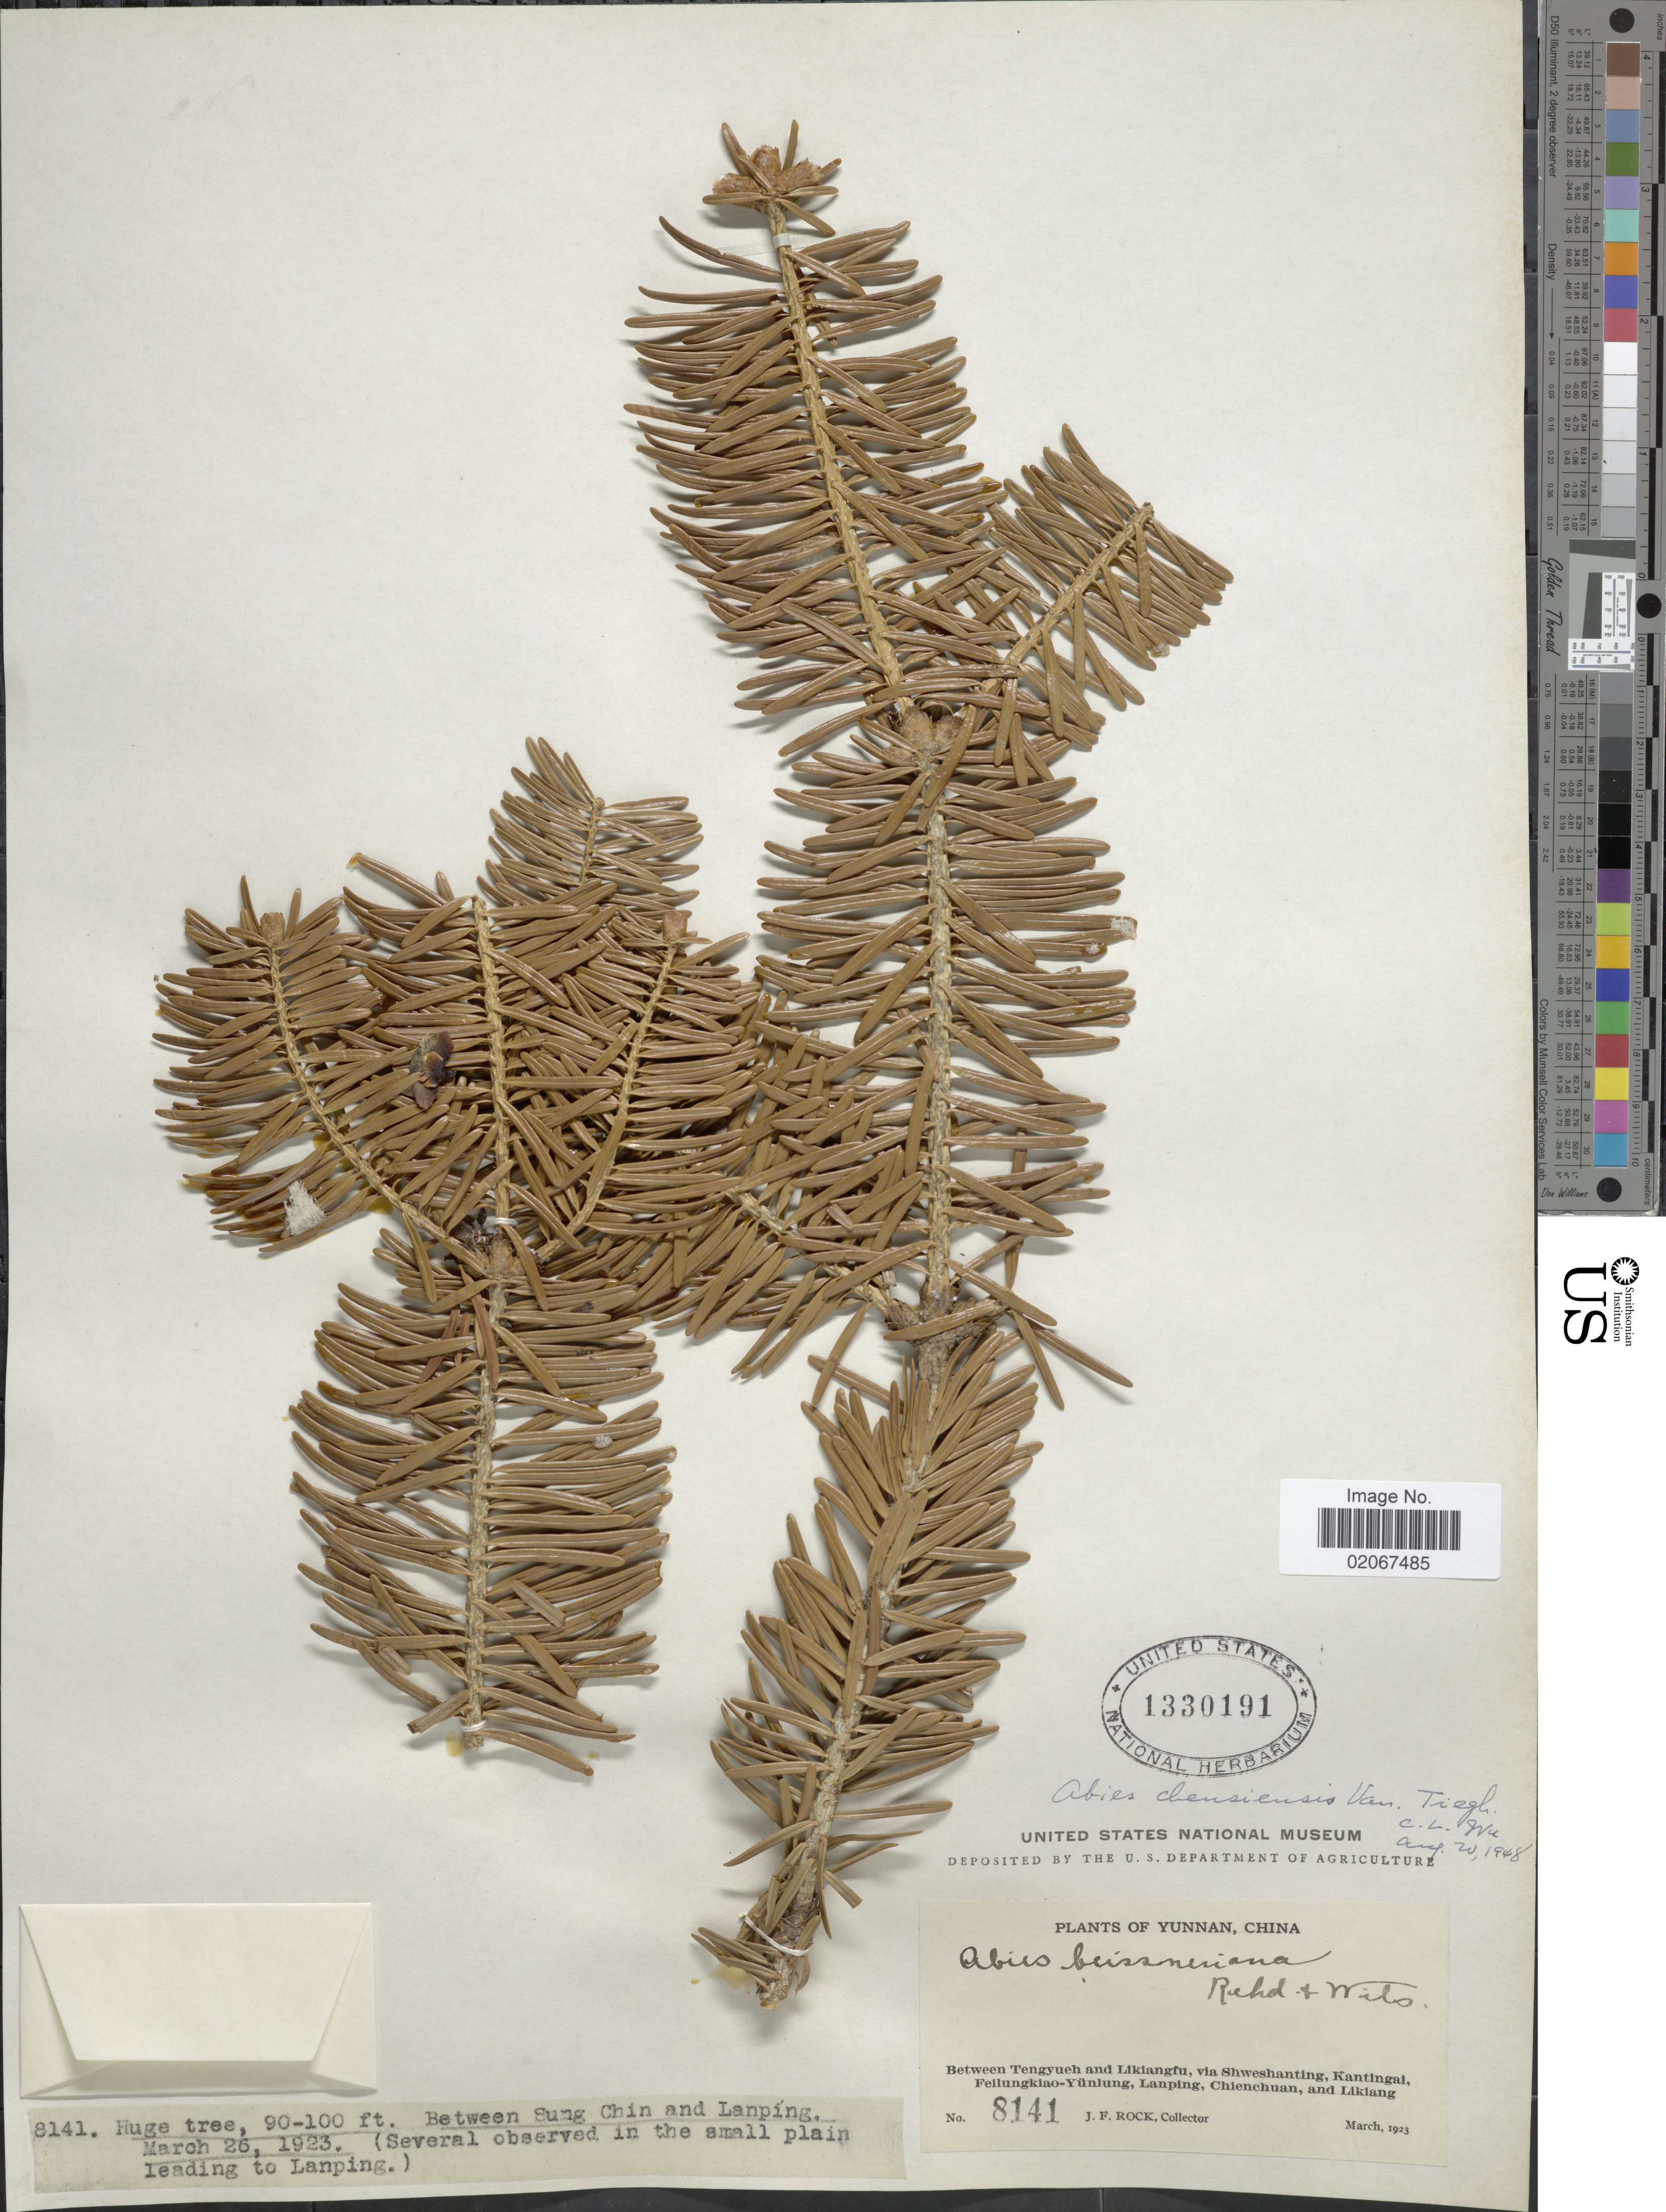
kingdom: Plantae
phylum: Tracheophyta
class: Pinopsida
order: Pinales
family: Pinaceae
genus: Abies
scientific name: Abies chensiensis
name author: Tiegh.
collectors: J. Rock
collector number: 8141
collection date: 1923-03-26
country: China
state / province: Yunnan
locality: Yunnan, China. Between Tengyueh and Likiangfu, via Shweshanting, Kantingal Feilungkiao-Yunlung, Lanping , Chienchuan, and Likiang.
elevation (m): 27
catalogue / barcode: US 1330191